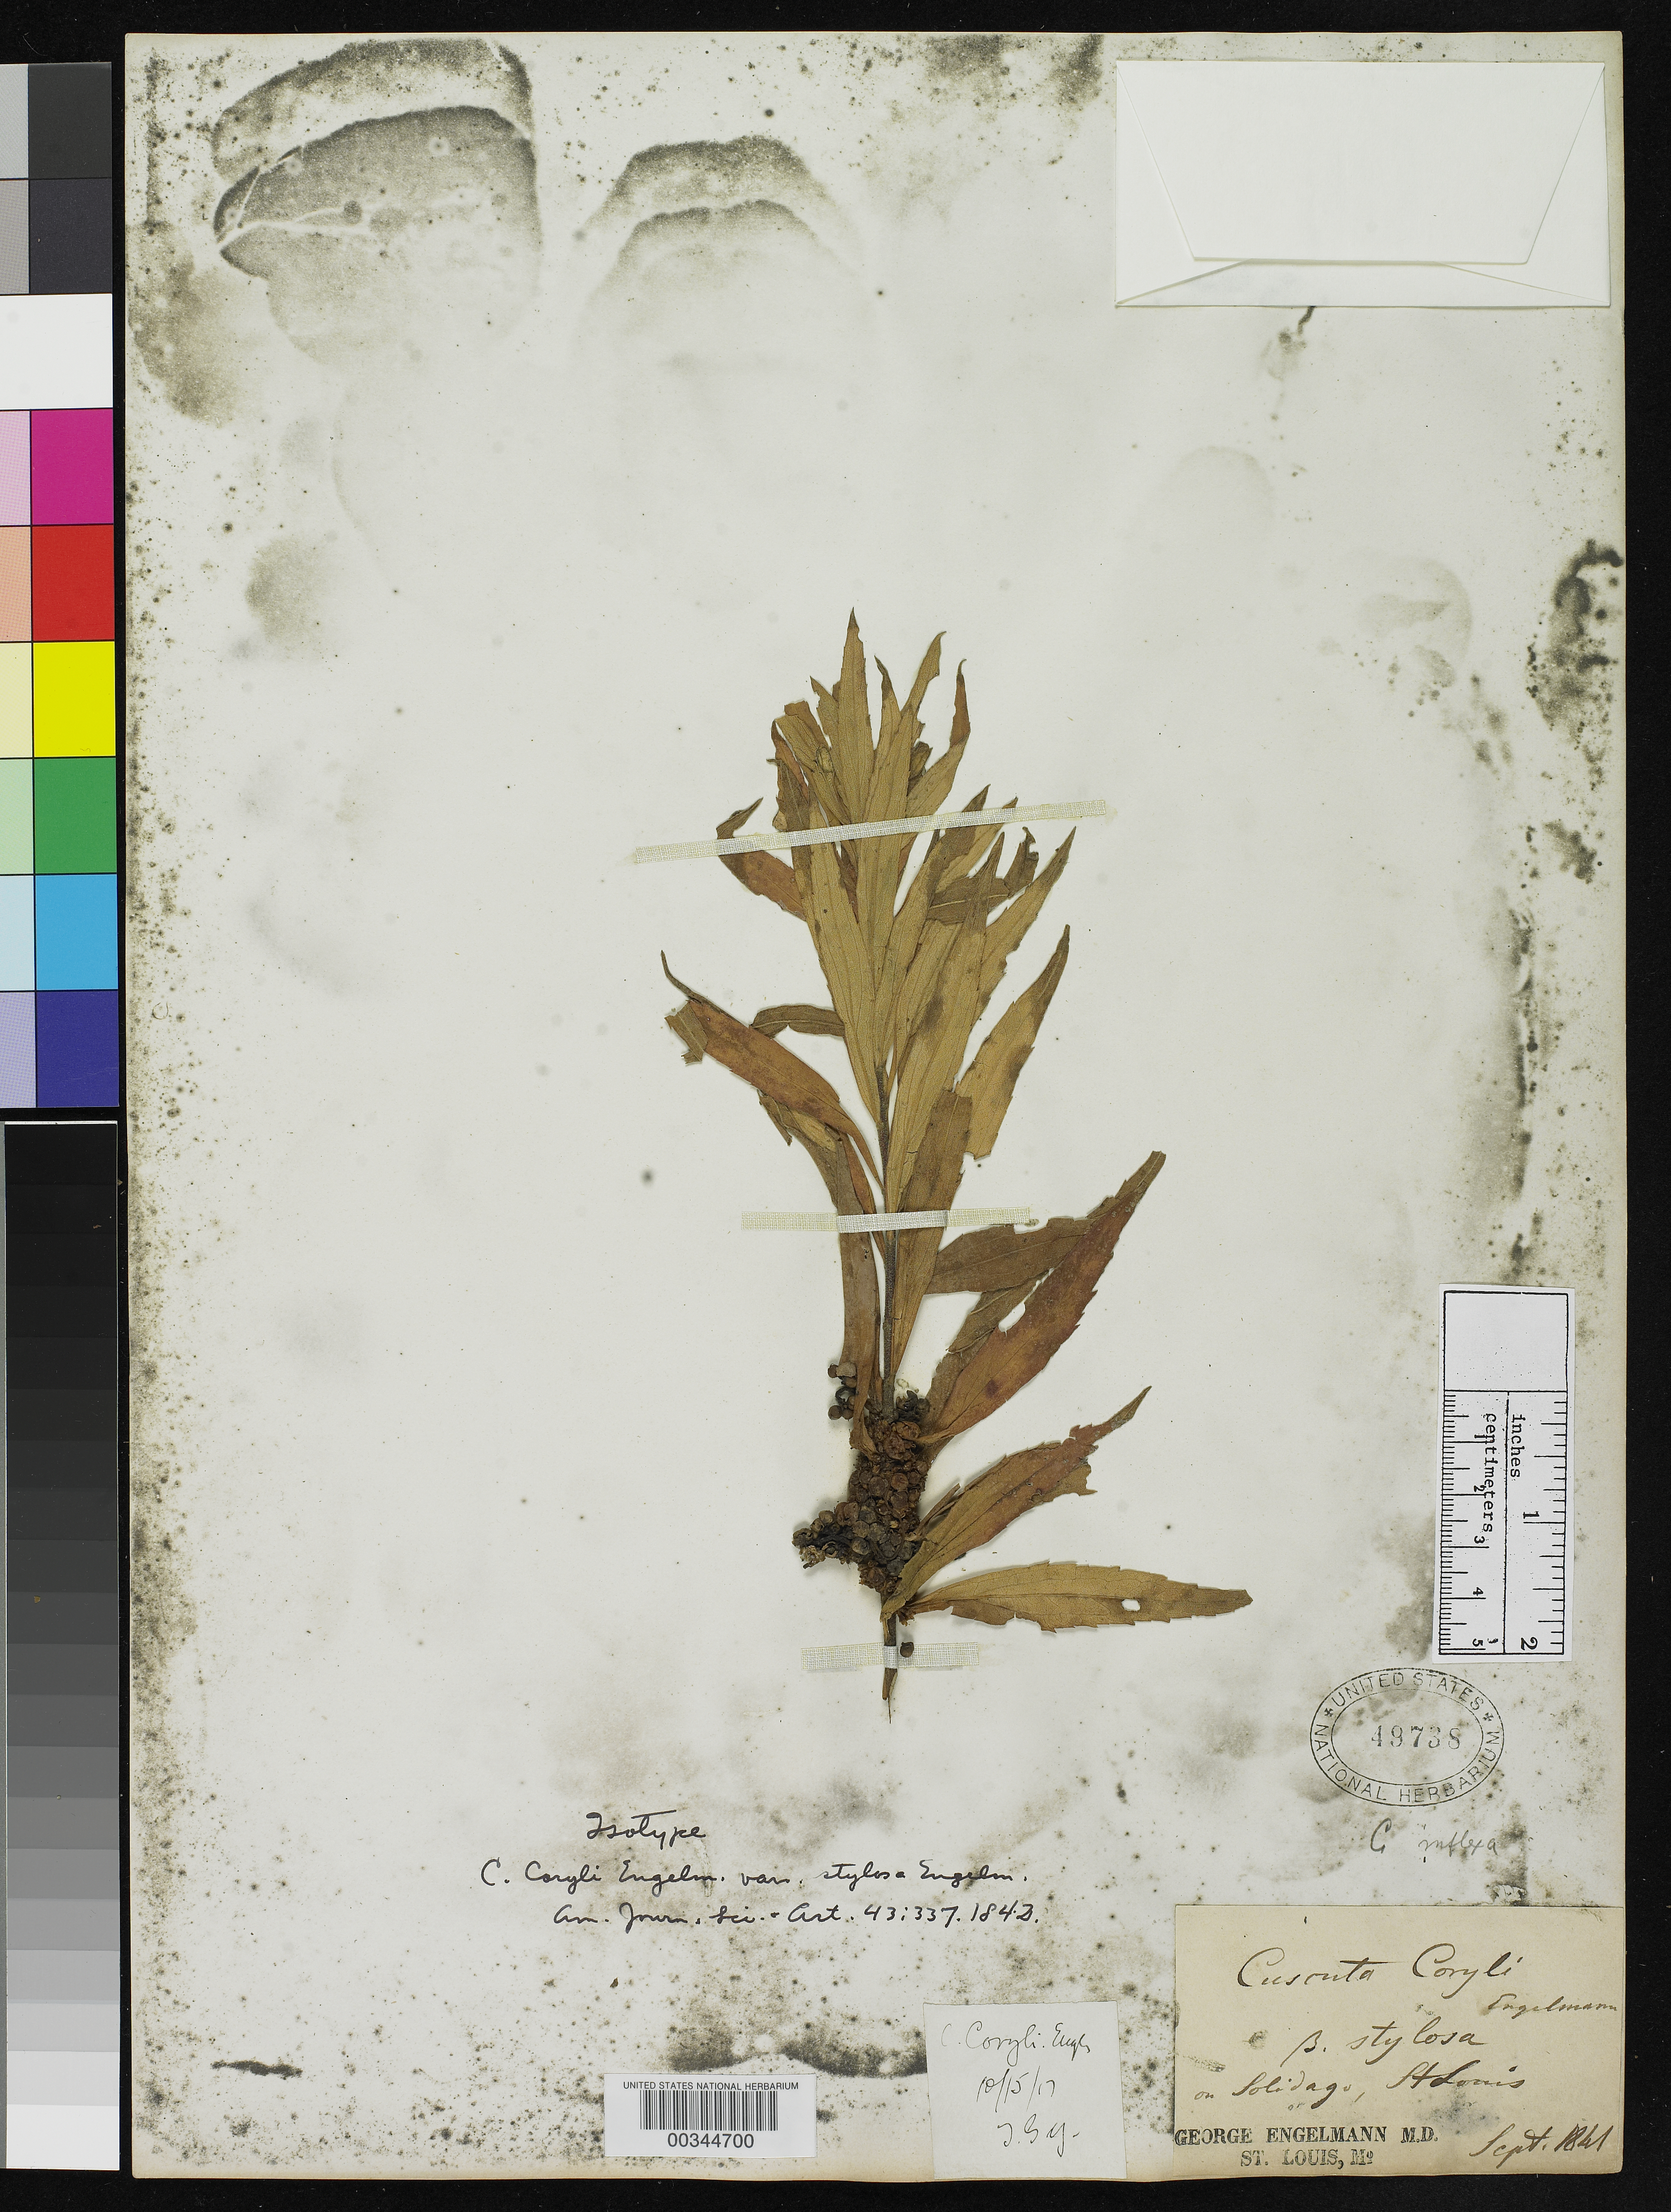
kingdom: Plantae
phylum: Tracheophyta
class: Magnoliopsida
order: Solanales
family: Convolvulaceae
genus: Cuscuta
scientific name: Cuscuta coryli var. stylosa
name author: Engelm.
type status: Isotype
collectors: G. Engelmann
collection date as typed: Sep 1841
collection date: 1841-09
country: United States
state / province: Missouri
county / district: Saint Louis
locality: St. Louis.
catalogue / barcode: US 49738